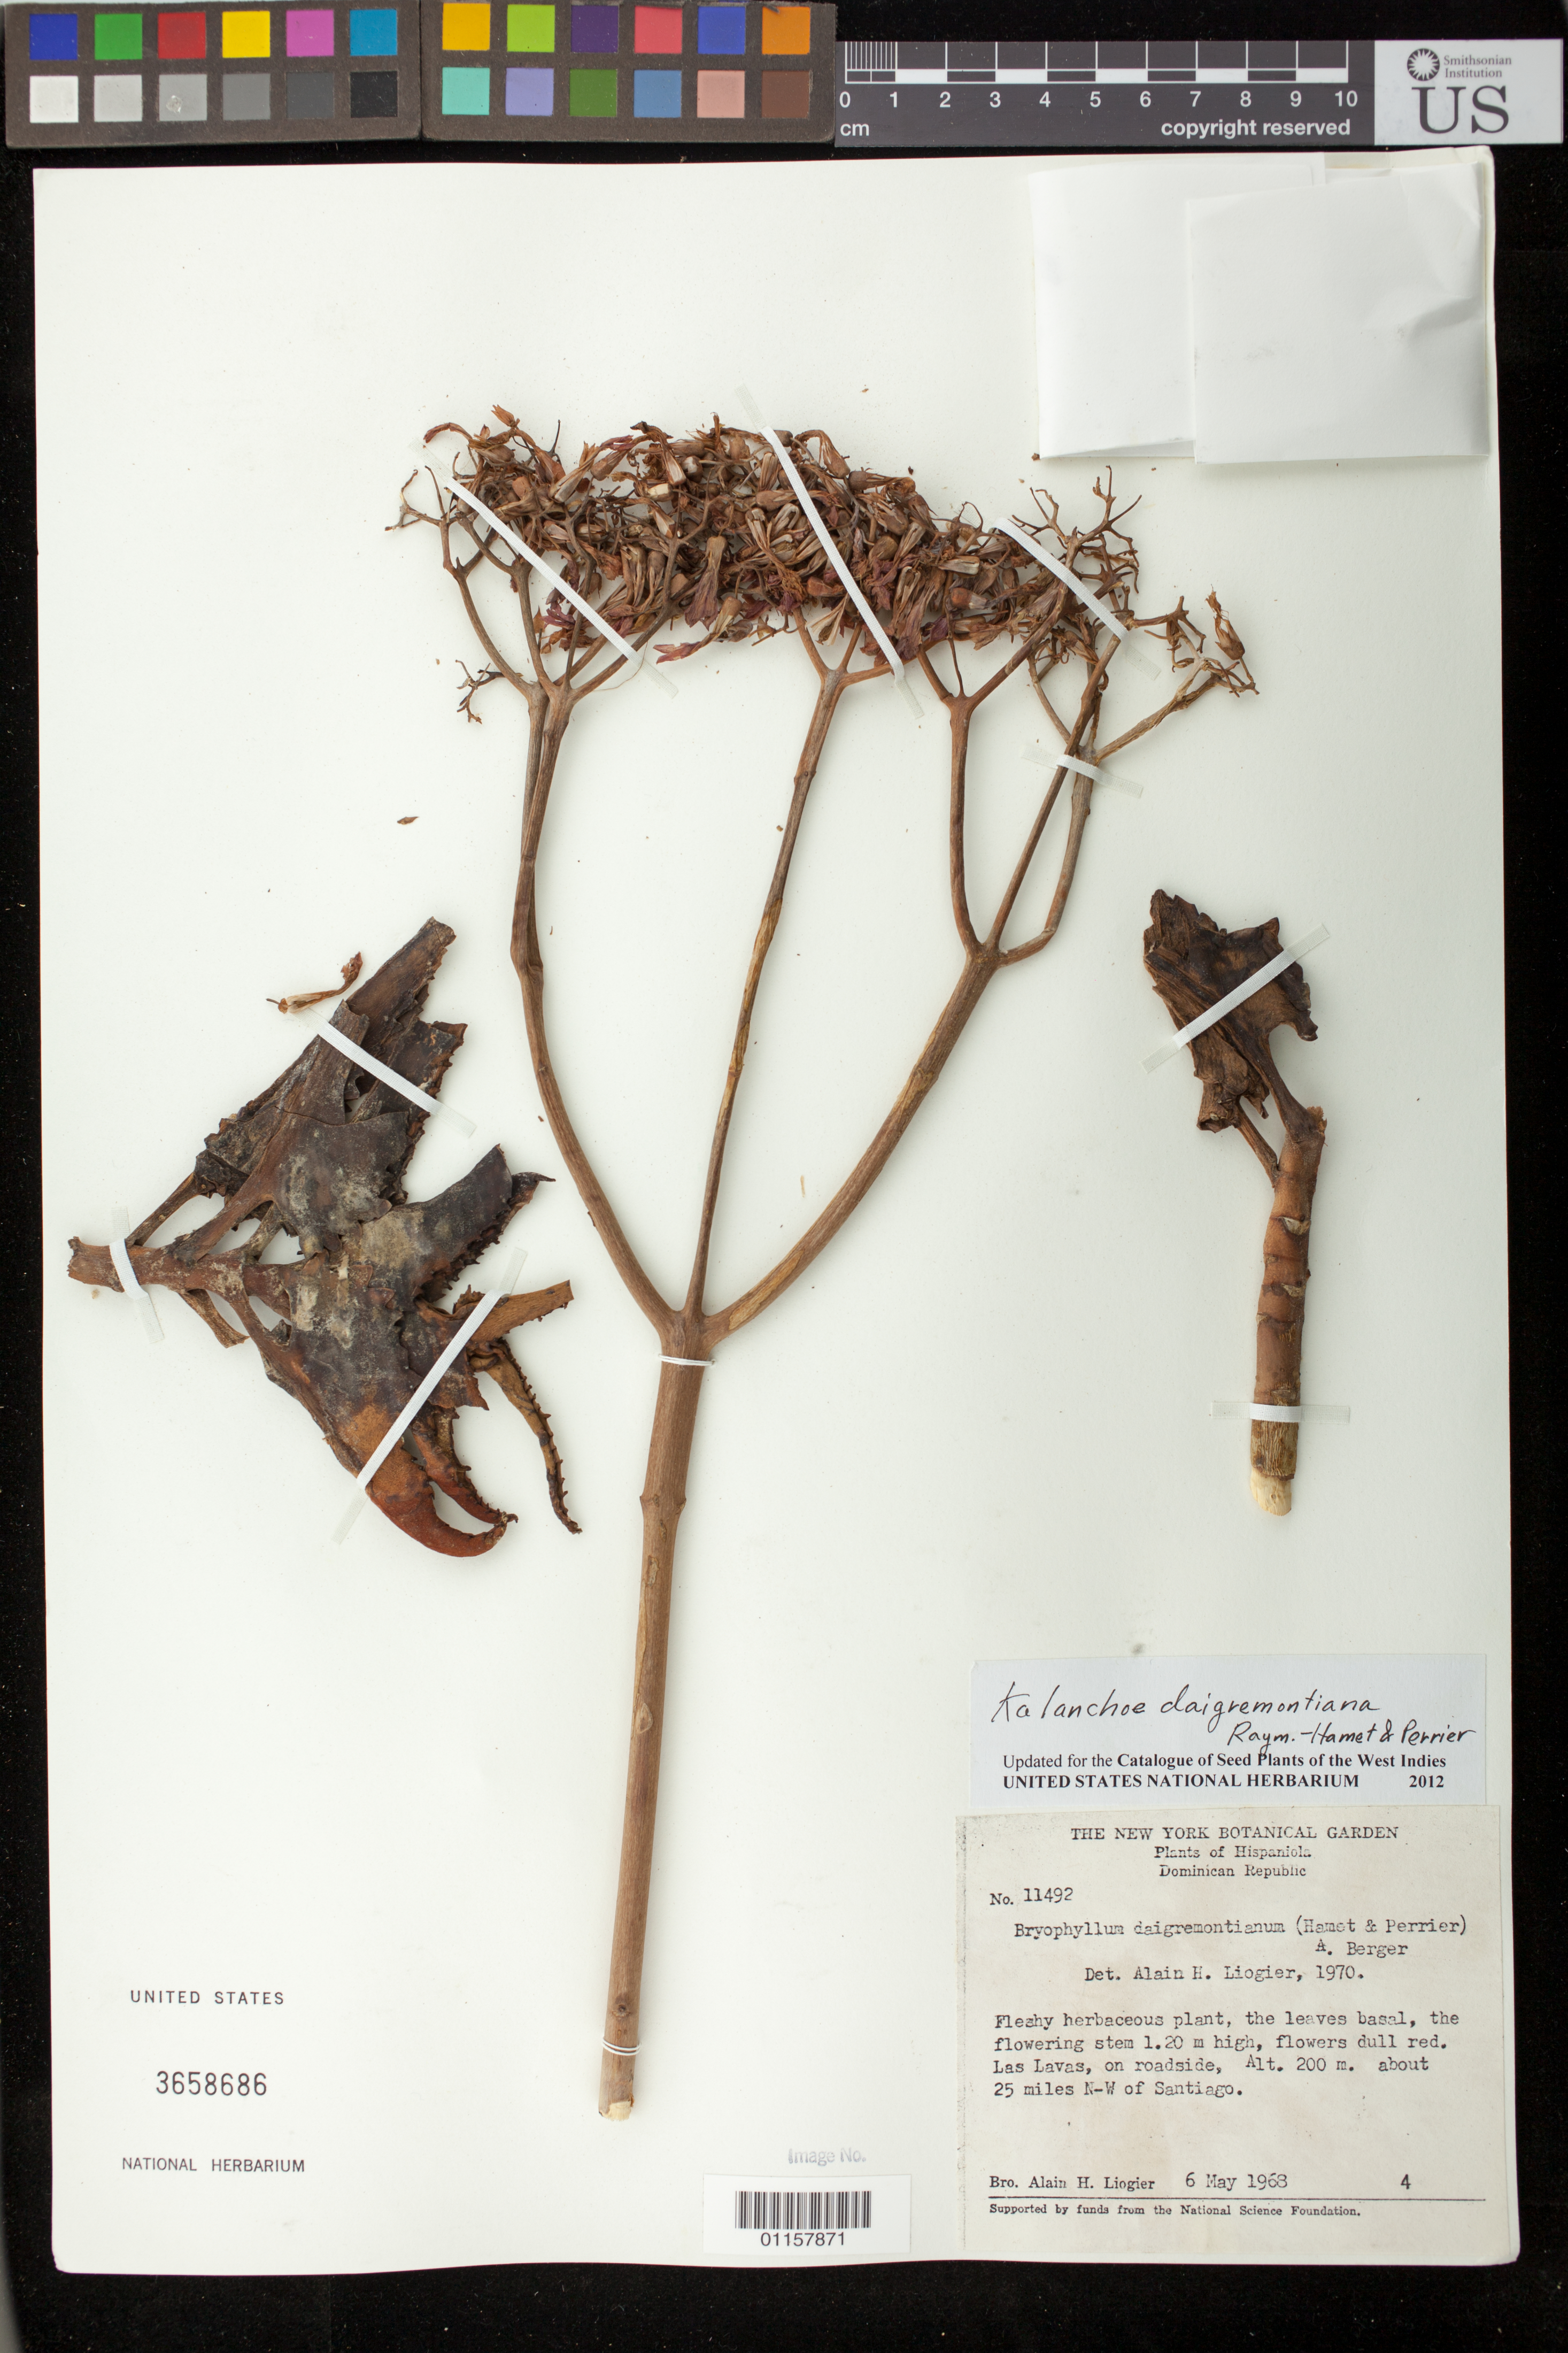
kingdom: Plantae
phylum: Tracheophyta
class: Magnoliopsida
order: Saxifragales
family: Crassulaceae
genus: Kalanchoe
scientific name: Kalanchoe daigremontiana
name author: Raym.-Hamet & H. Perrier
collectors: A. H. Liogier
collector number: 11492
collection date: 1968-05-06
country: Dominican Republic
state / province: Santiago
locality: Santiago, about 25 miles NW.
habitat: On roadside.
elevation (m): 200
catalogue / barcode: US 3658686